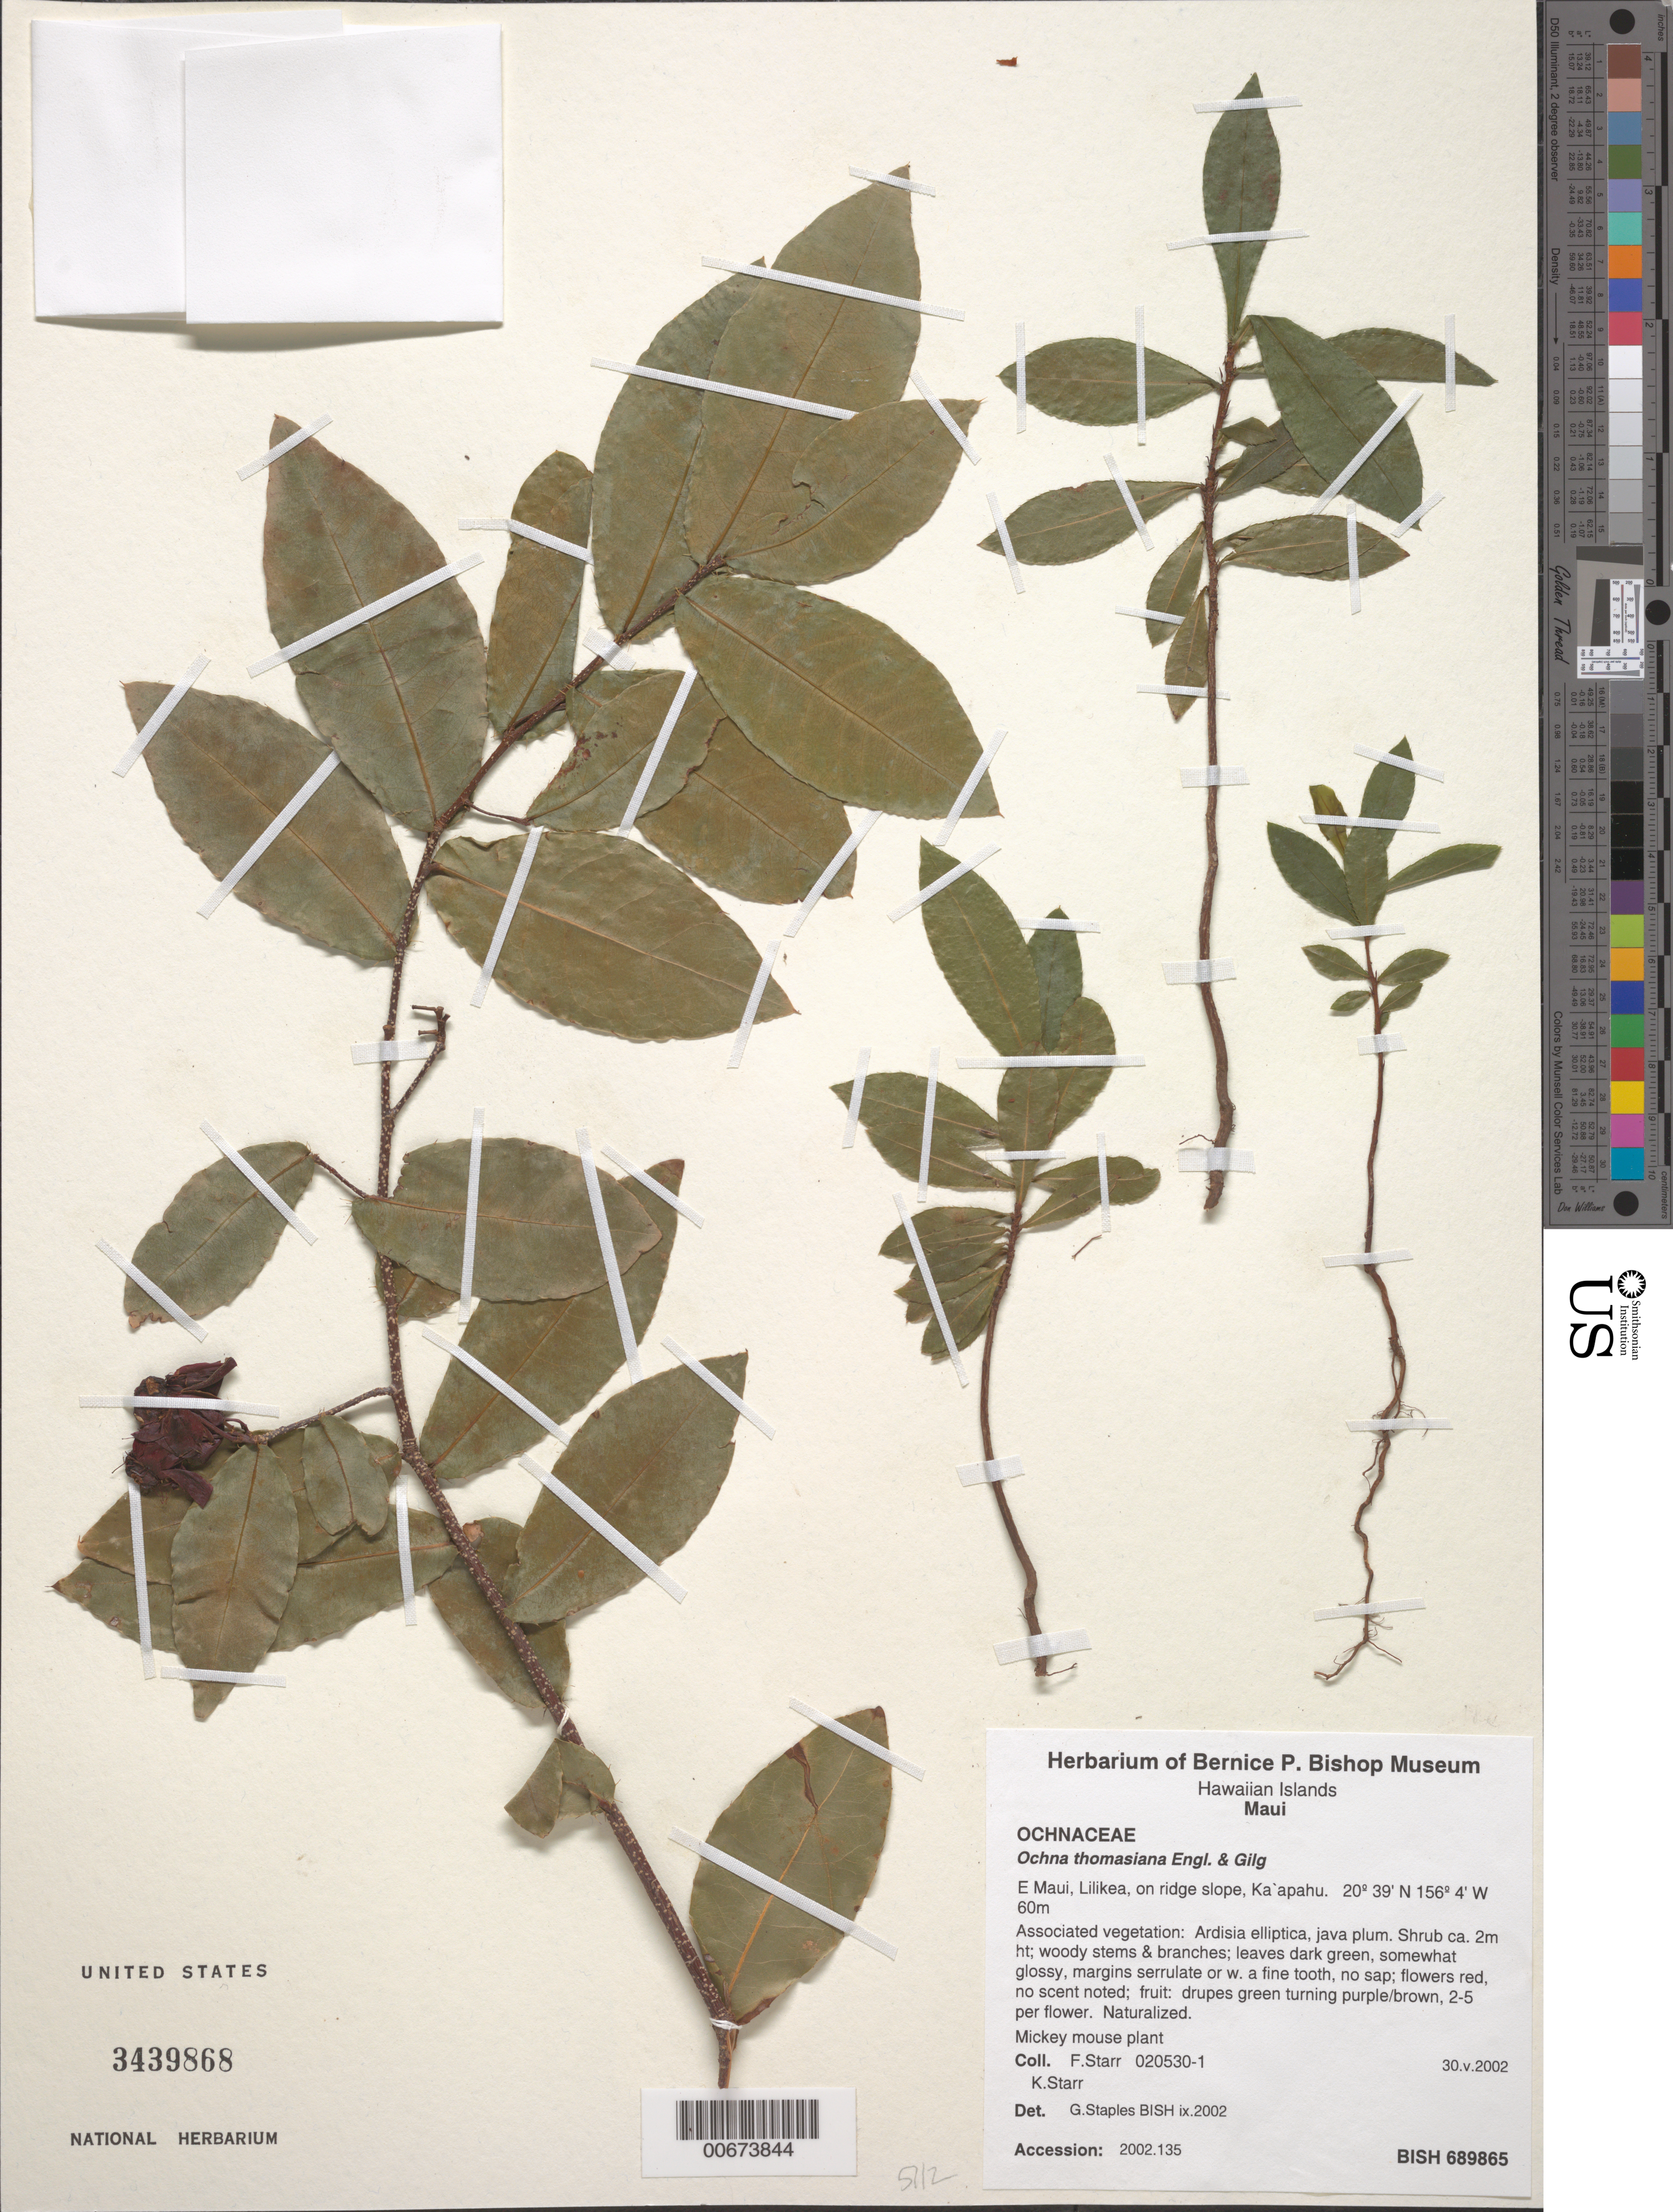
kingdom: Plantae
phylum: Tracheophyta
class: Magnoliopsida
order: Malpighiales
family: Ochnaceae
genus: Ochna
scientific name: Ochna thomasiana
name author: Engelm. & Gilg ex Gilg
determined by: Staples, G. W.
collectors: F. Starr & K. Starr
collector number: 020530-1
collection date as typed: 30 May 2002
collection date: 2002-05-30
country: United States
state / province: Hawaii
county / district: Maui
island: Maui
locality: E Maui, Lilikea, on ridge slope, Ka'apahu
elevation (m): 60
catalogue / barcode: US 3439868